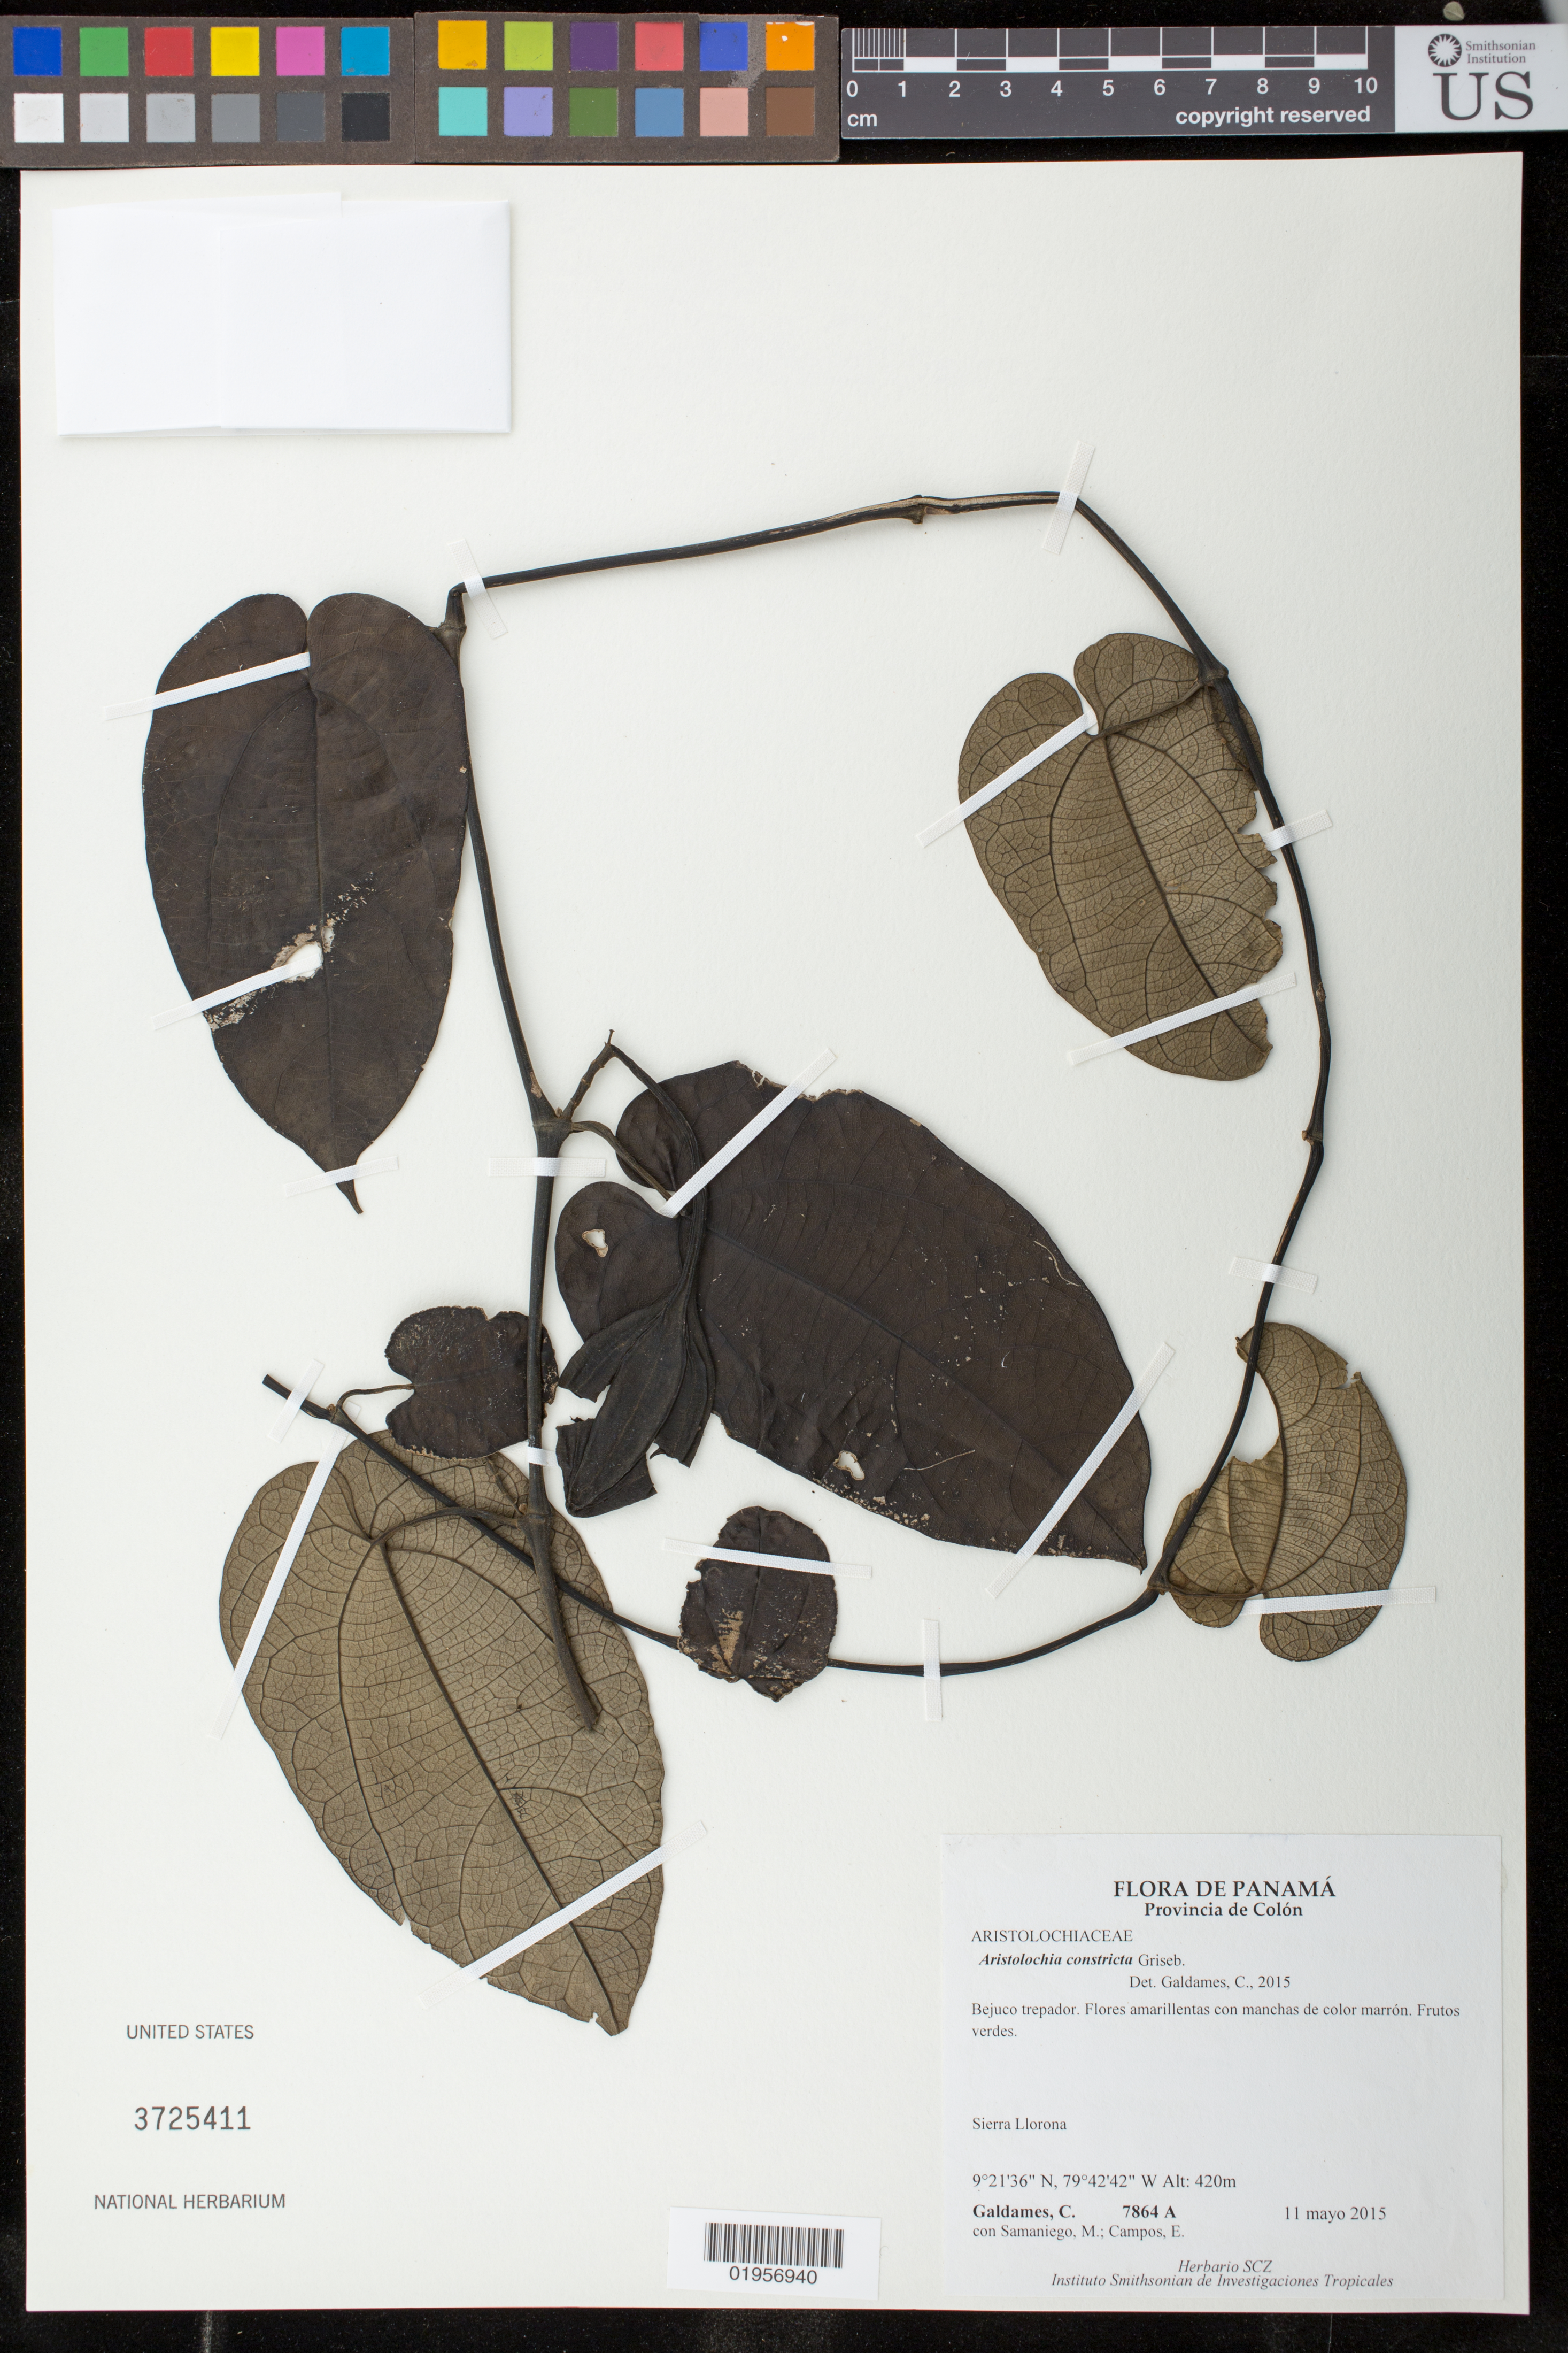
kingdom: Plantae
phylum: Tracheophyta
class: Magnoliopsida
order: Piperales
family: Aristolochiaceae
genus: Aristolochia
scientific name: Aristolochia constricta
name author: Griseb.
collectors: C. Galdames, M. Samaniego & E. Campos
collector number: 7864A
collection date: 2015-05-11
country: Panama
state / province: Colón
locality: Sierra Llorona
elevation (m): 420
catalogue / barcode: US 3725411